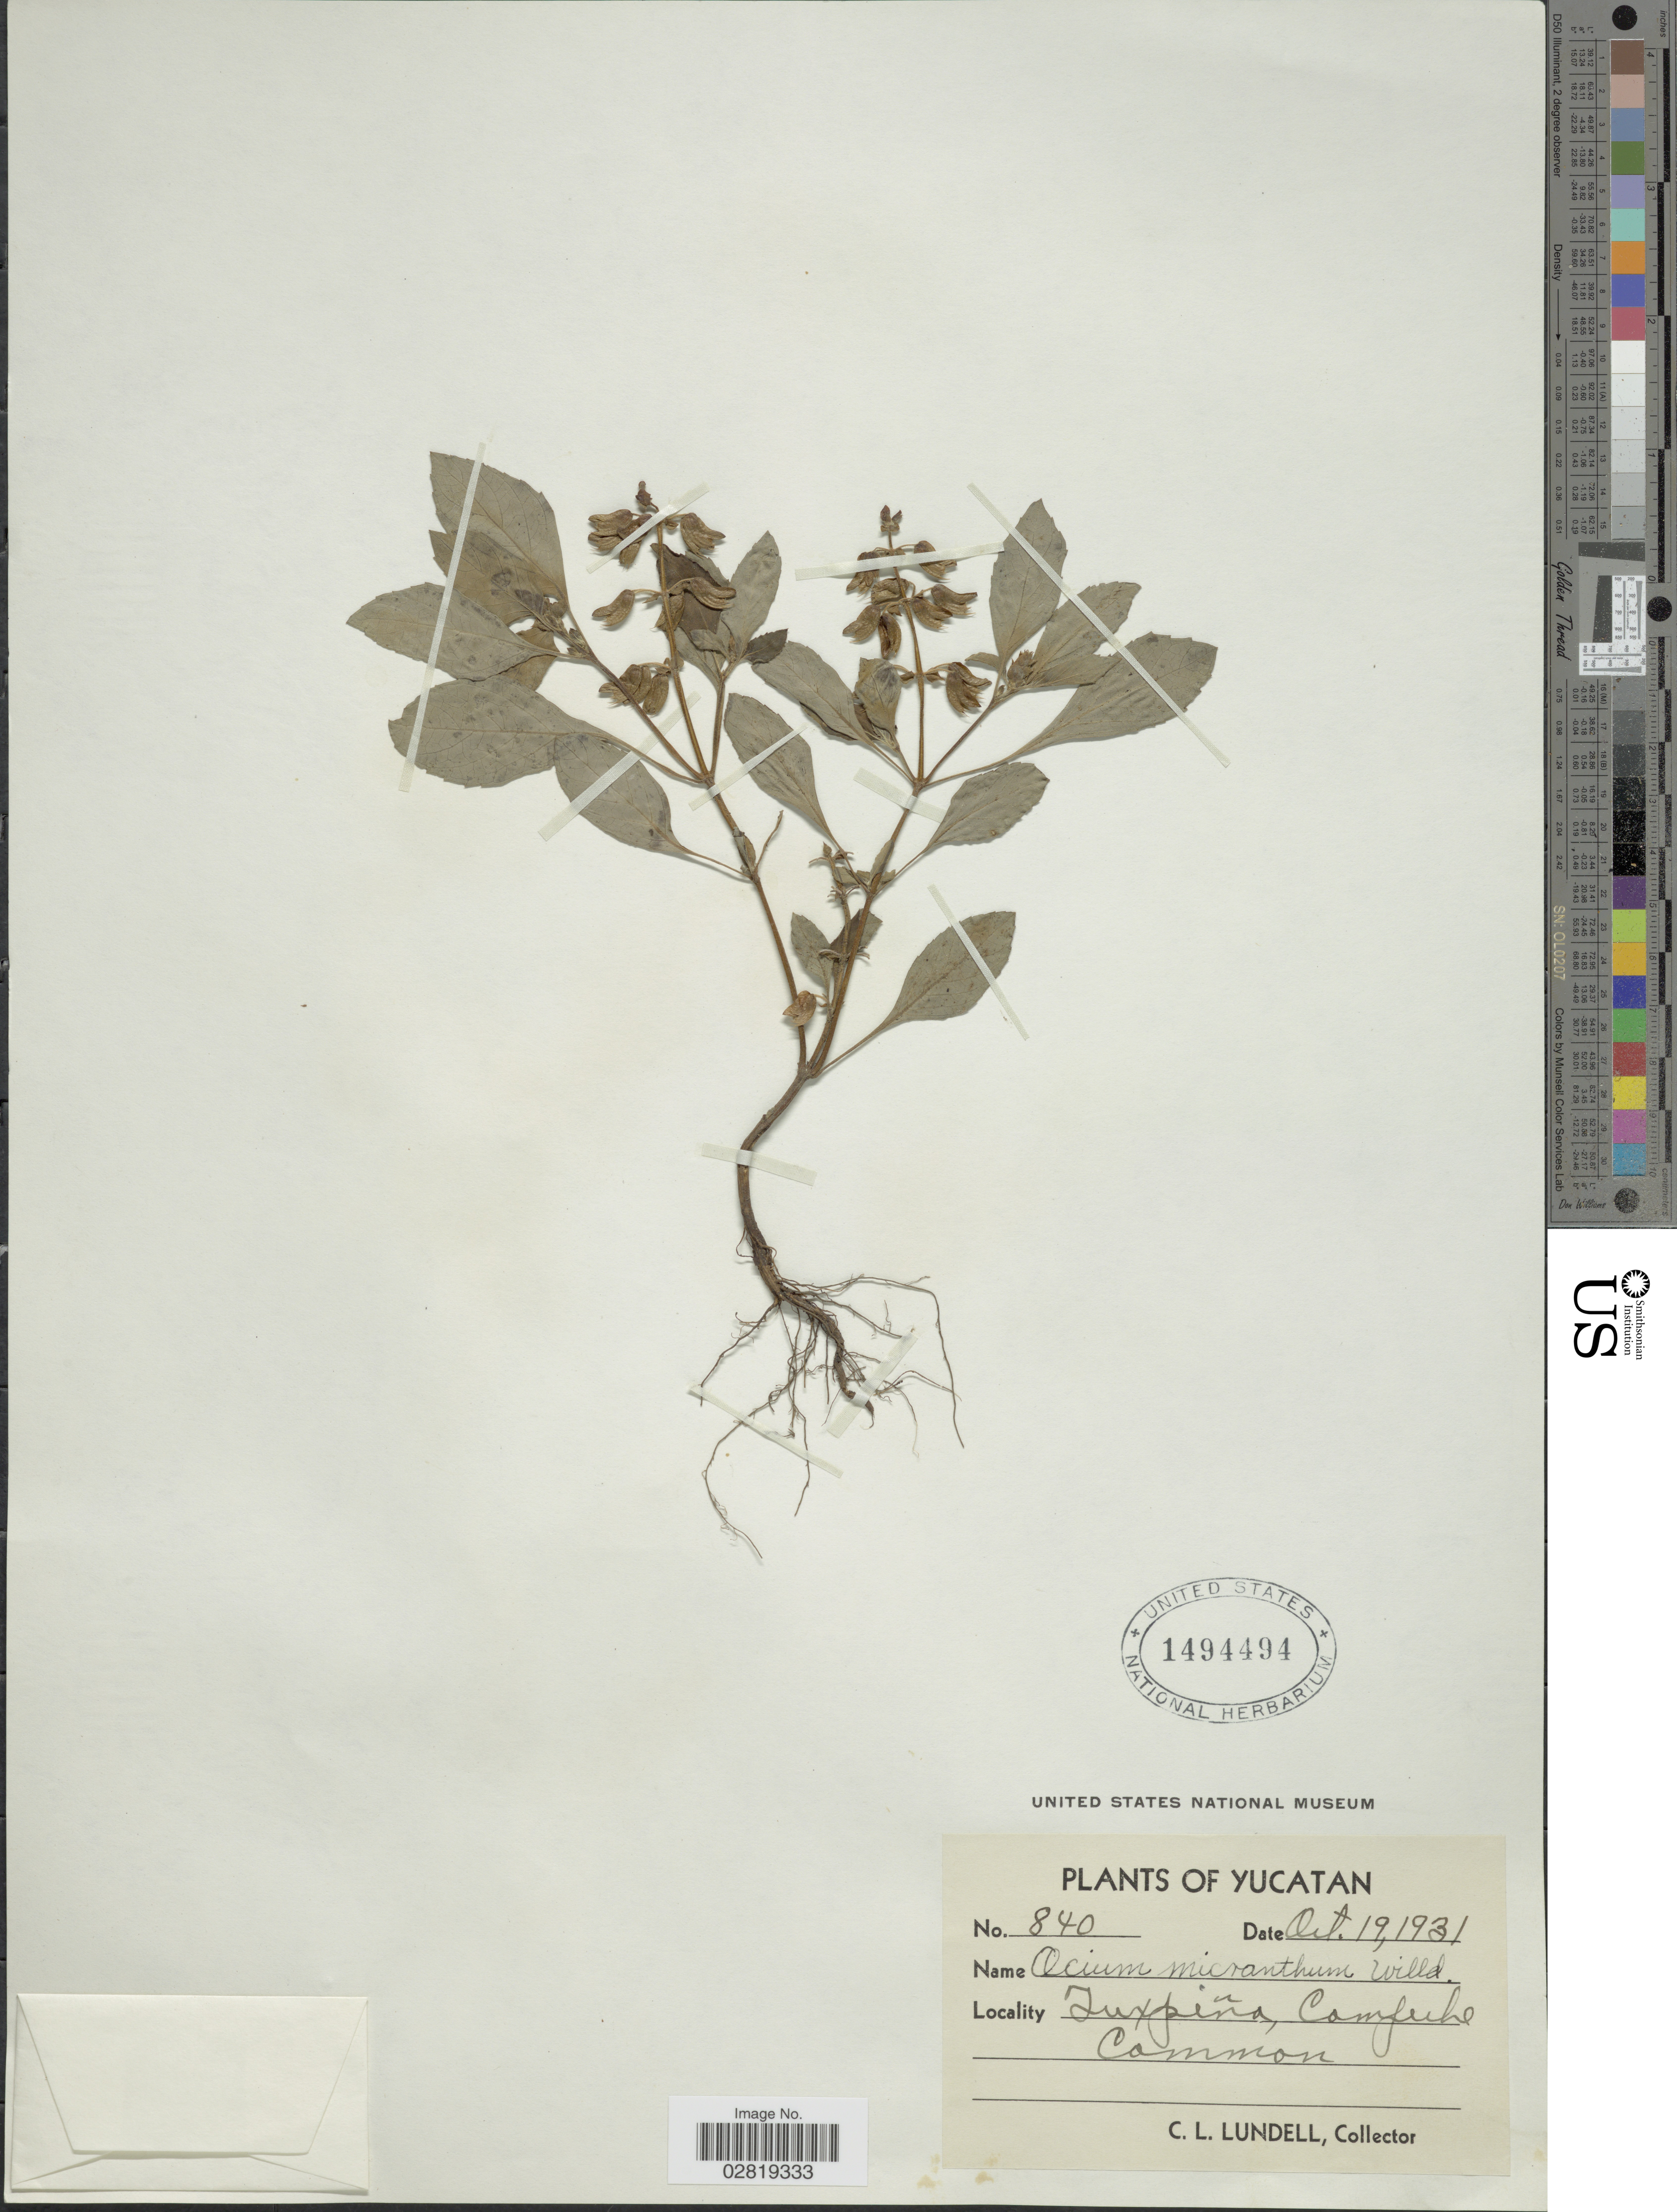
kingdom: Plantae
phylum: Tracheophyta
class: Magnoliopsida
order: Lamiales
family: Lamiaceae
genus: Ocimum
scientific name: Ocimum campechianum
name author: Mill.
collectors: C. L. Lundell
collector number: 840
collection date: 1931-10-19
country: Mexico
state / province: Yucatán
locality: Tuxpeña, Campeche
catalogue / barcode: US 1494494